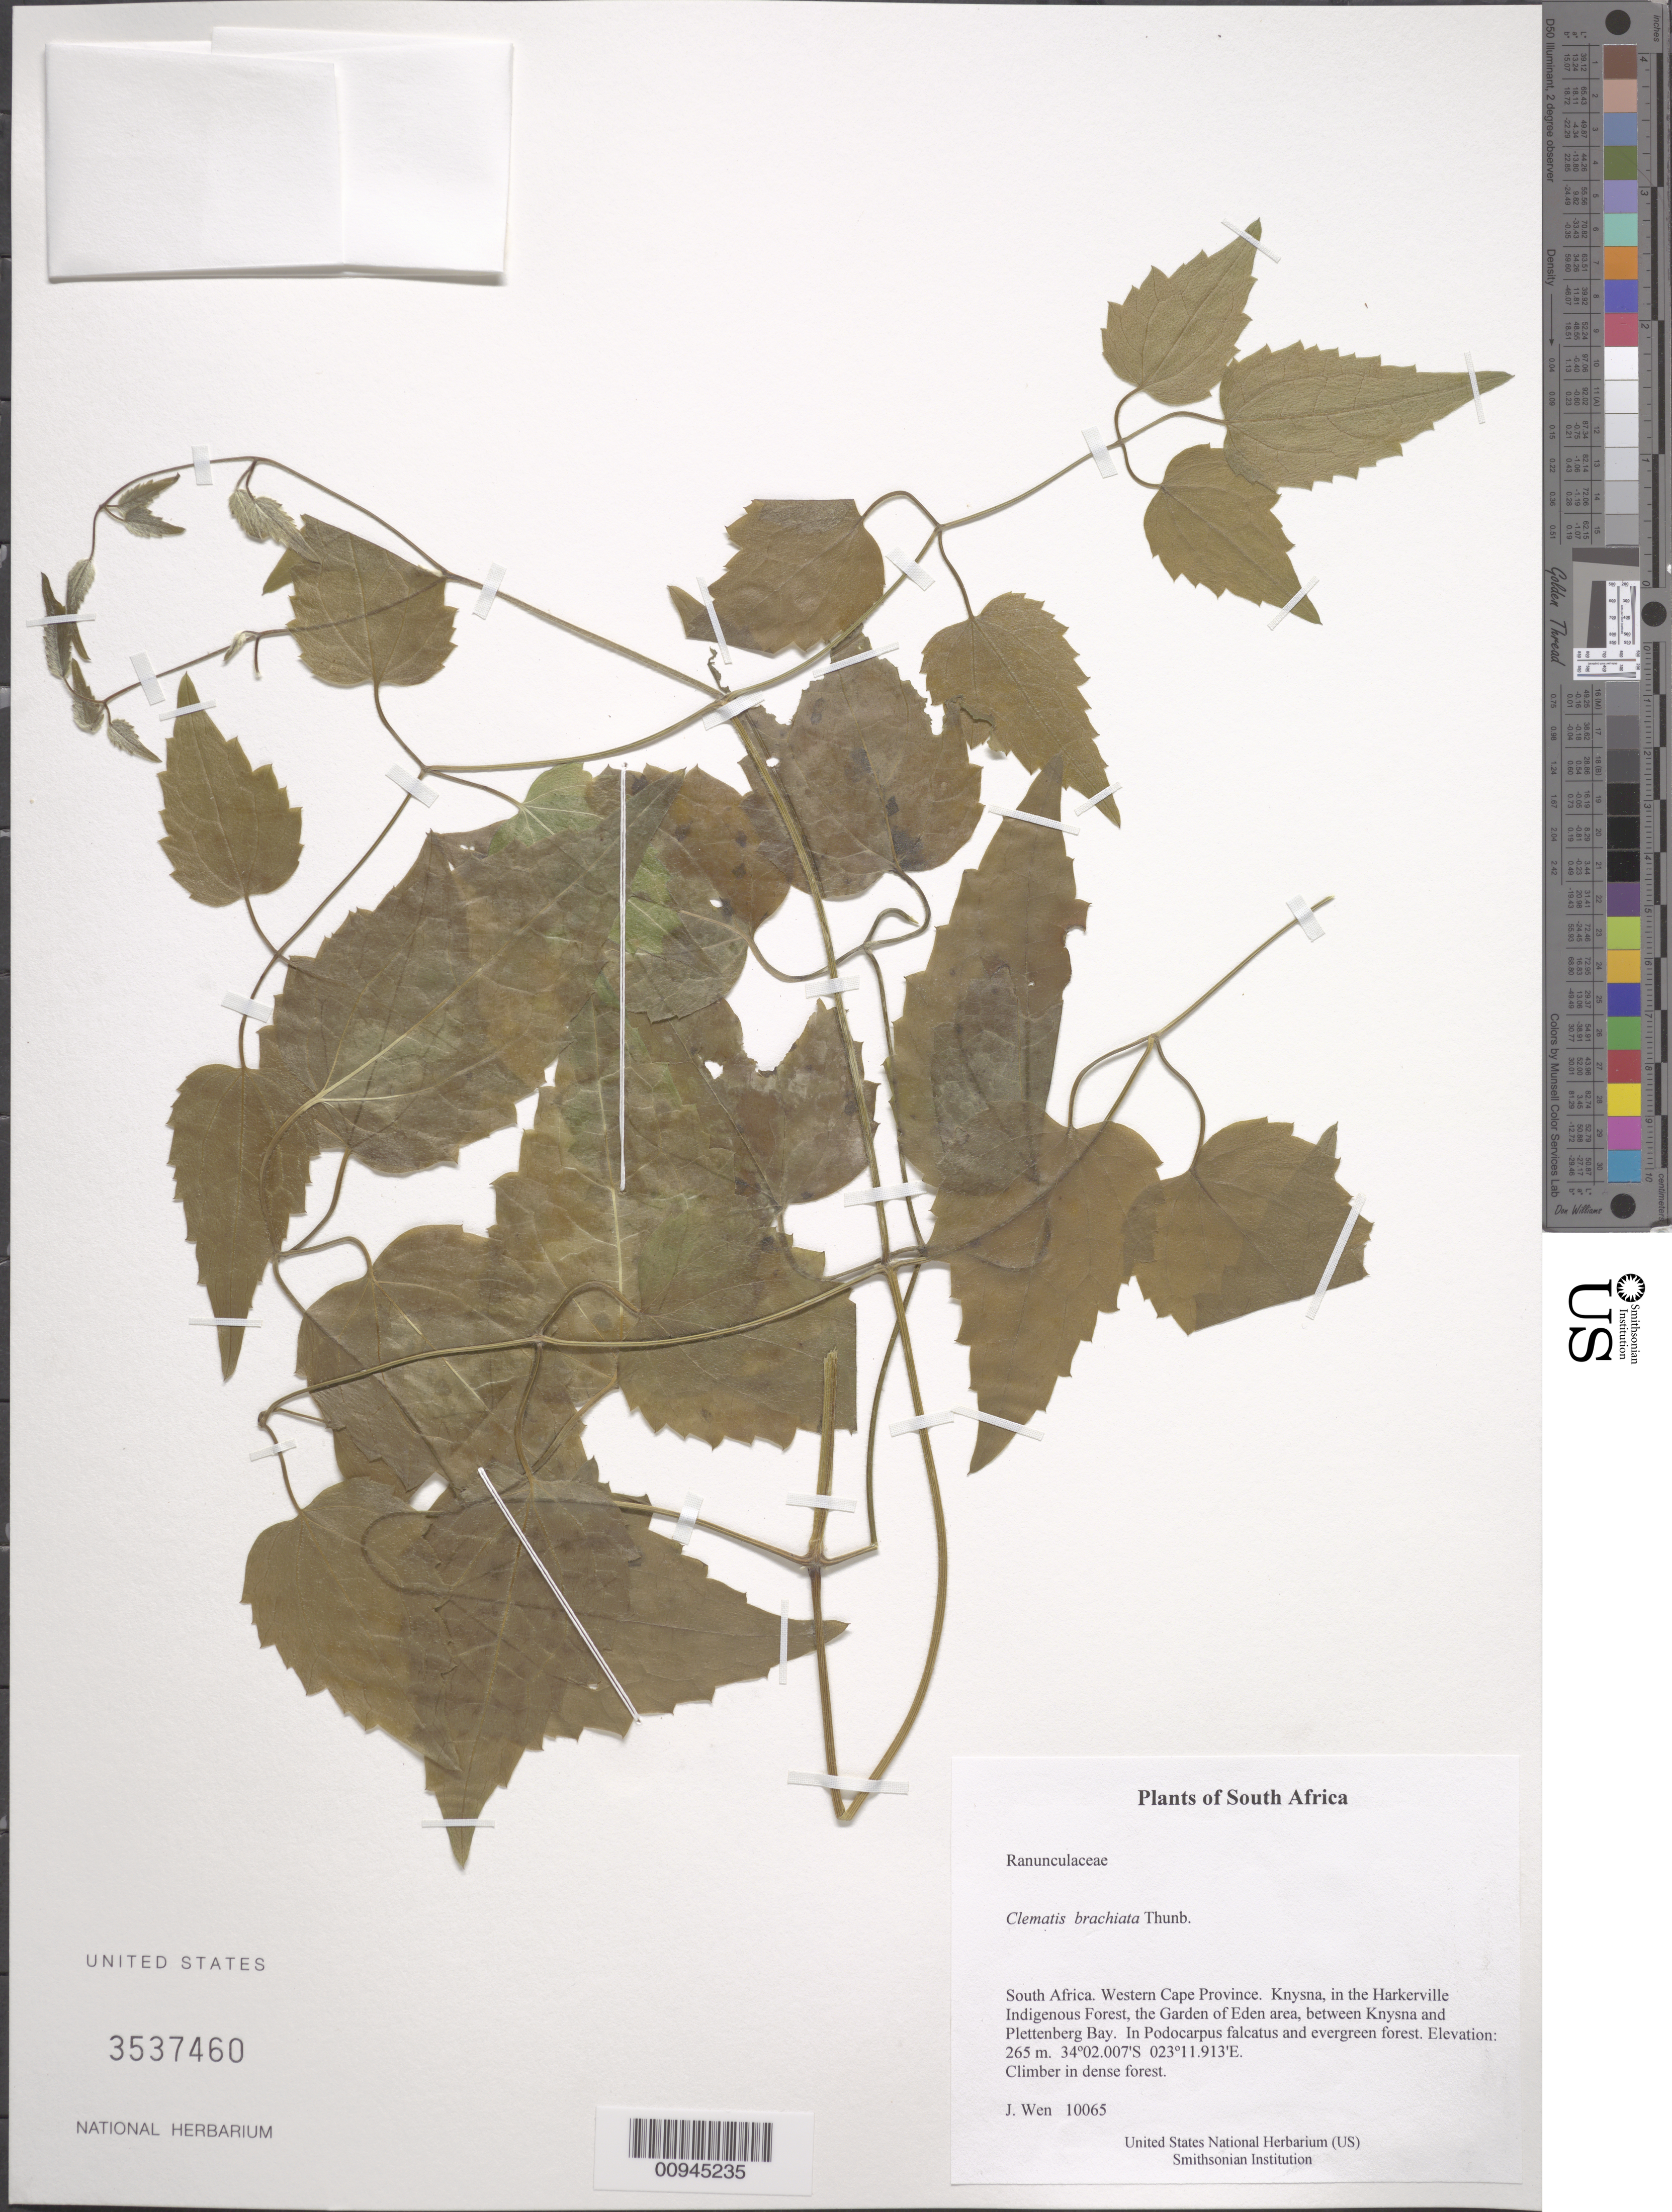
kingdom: Plantae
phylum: Tracheophyta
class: Magnoliopsida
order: Ranunculales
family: Ranunculaceae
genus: Clematis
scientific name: Clematis brachiata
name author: Thunb.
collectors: J. Wen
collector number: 10065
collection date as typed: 08 Jan 2008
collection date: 2008-01-08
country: South Africa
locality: Western Cape Province. Knysna, in the Harkerville Indigenous Forest, the Garden of Eden area, between Knysna and Plettenberg Bay. In Podocarpus falcatus and evergreen forest.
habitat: In dense forest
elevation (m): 265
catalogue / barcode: US 3537460